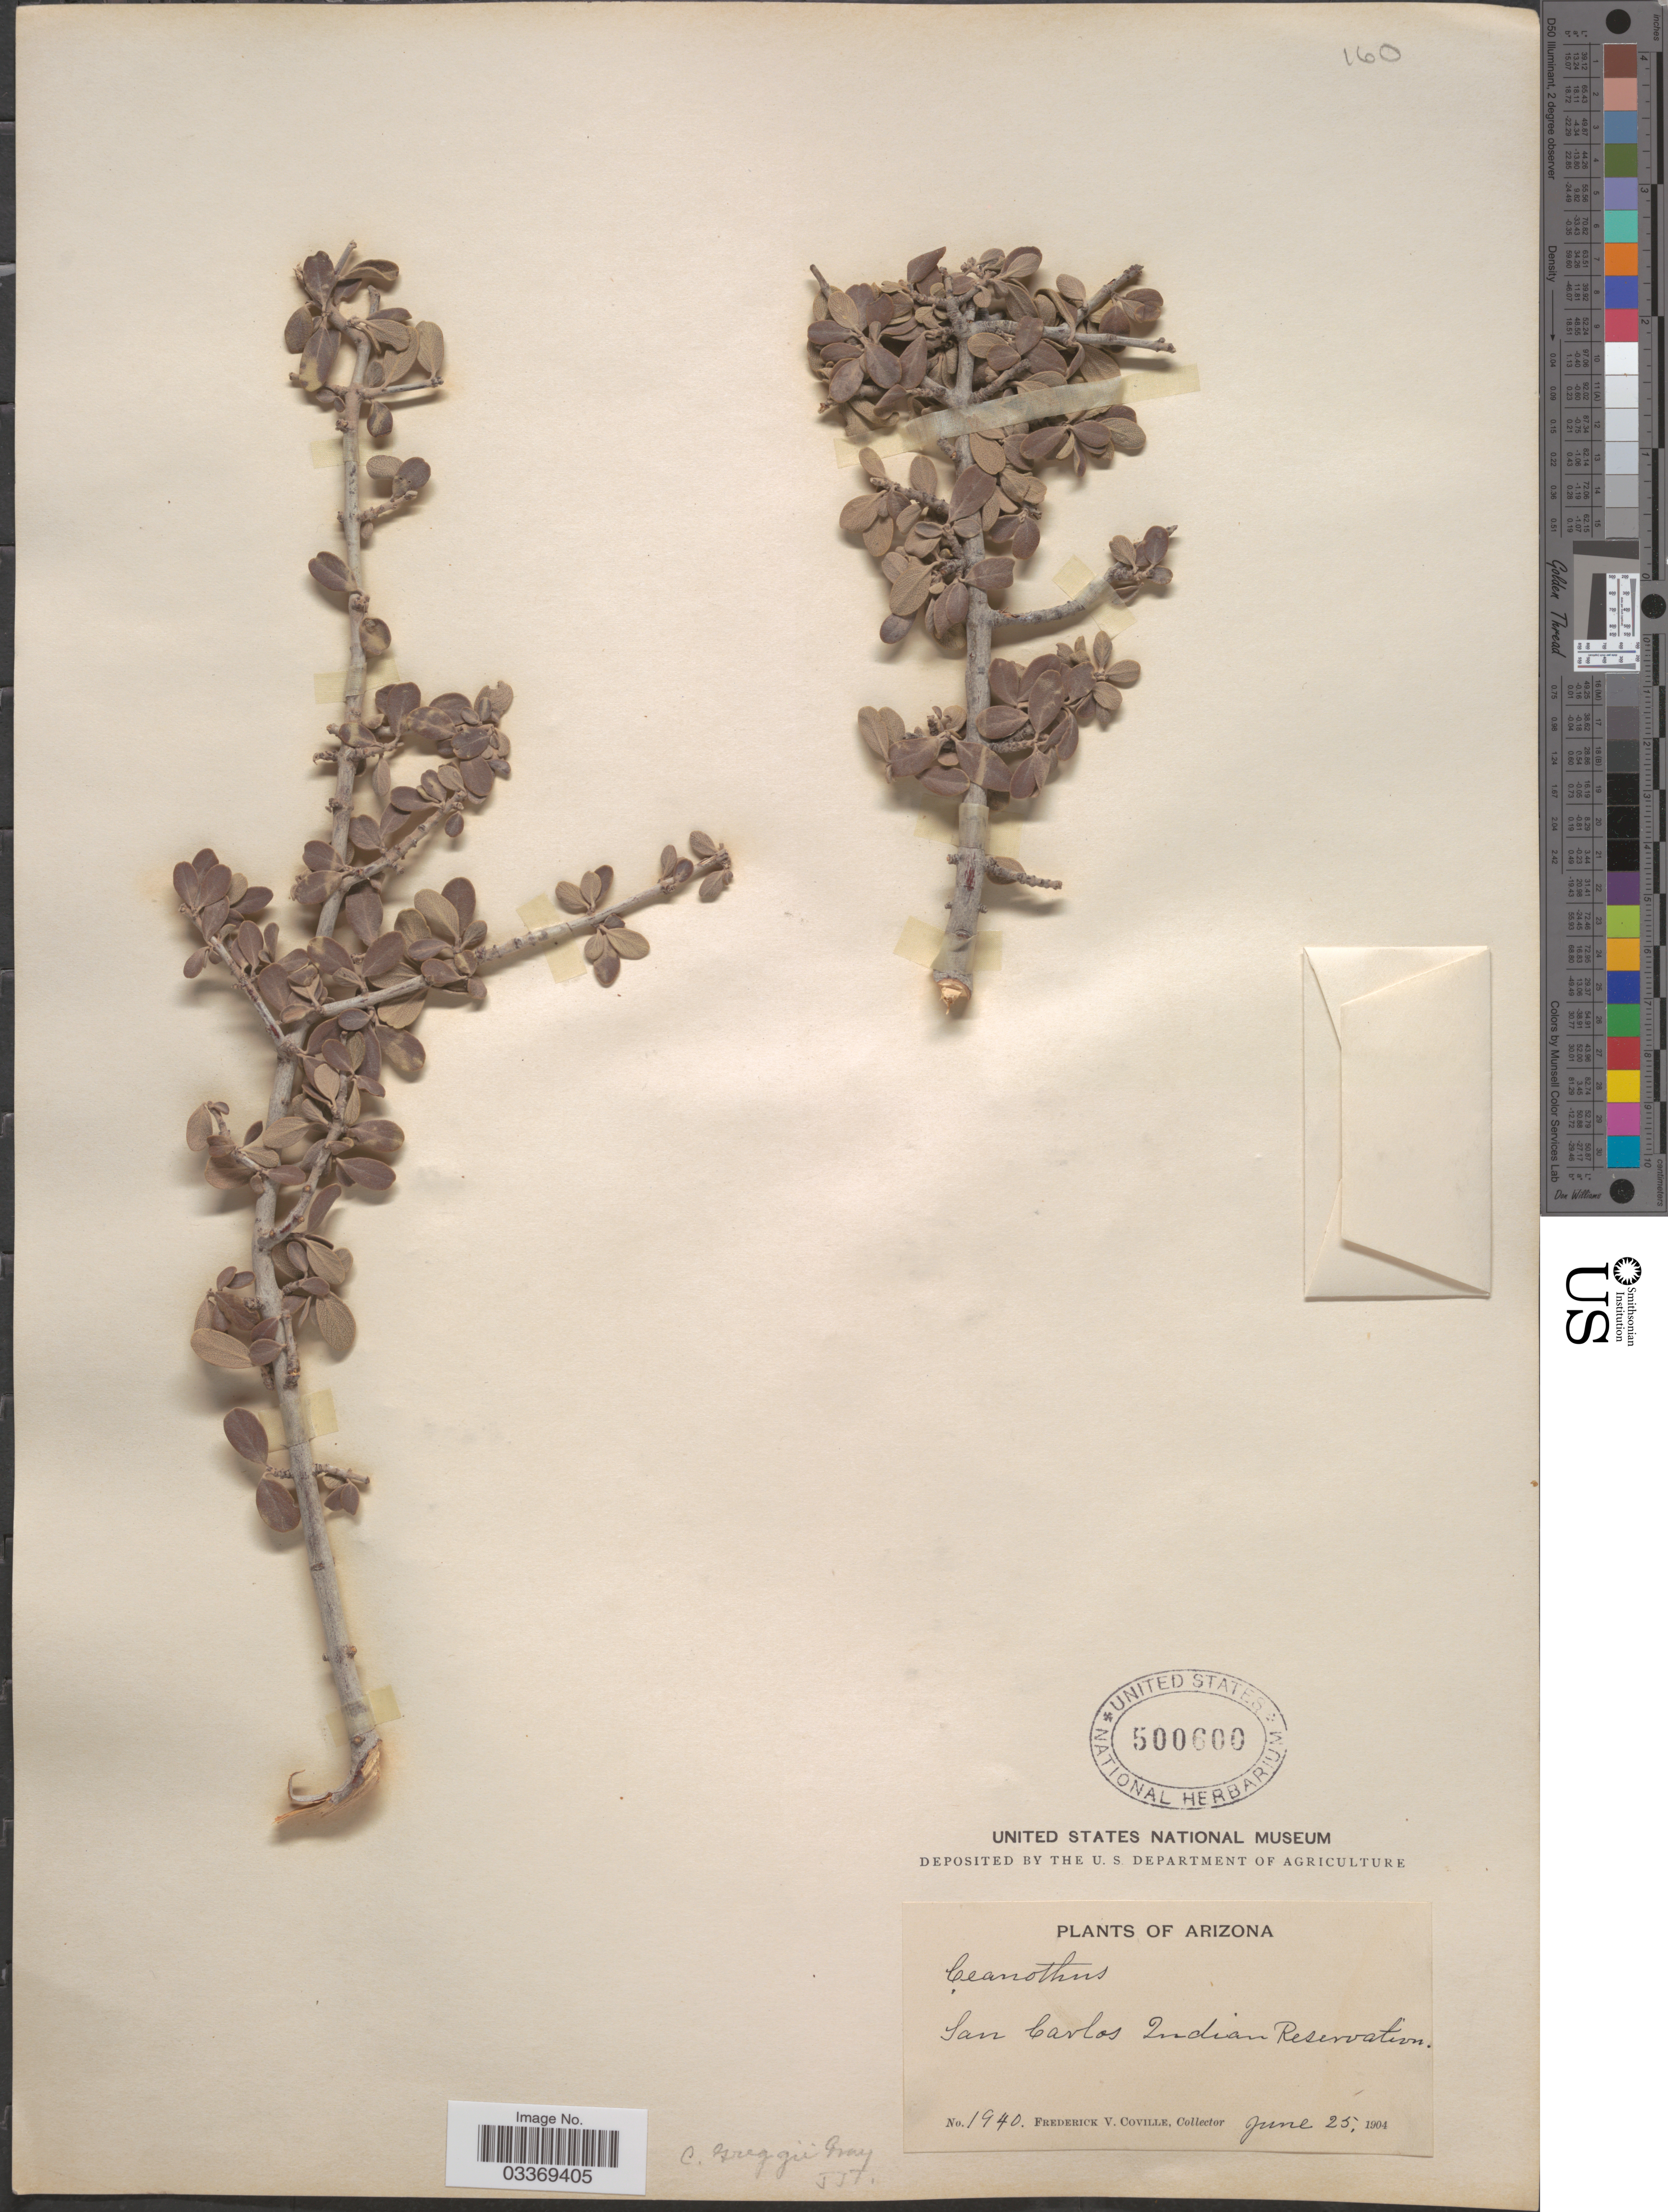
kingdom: Plantae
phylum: Tracheophyta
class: Magnoliopsida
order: Rosales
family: Rhamnaceae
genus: Ceanothus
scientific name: Ceanothus greggii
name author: A. Gray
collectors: F. V. Coville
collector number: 1940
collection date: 1904-06-25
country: United States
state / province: Arizona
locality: San Carlos Indian Reservation.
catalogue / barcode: US 500600